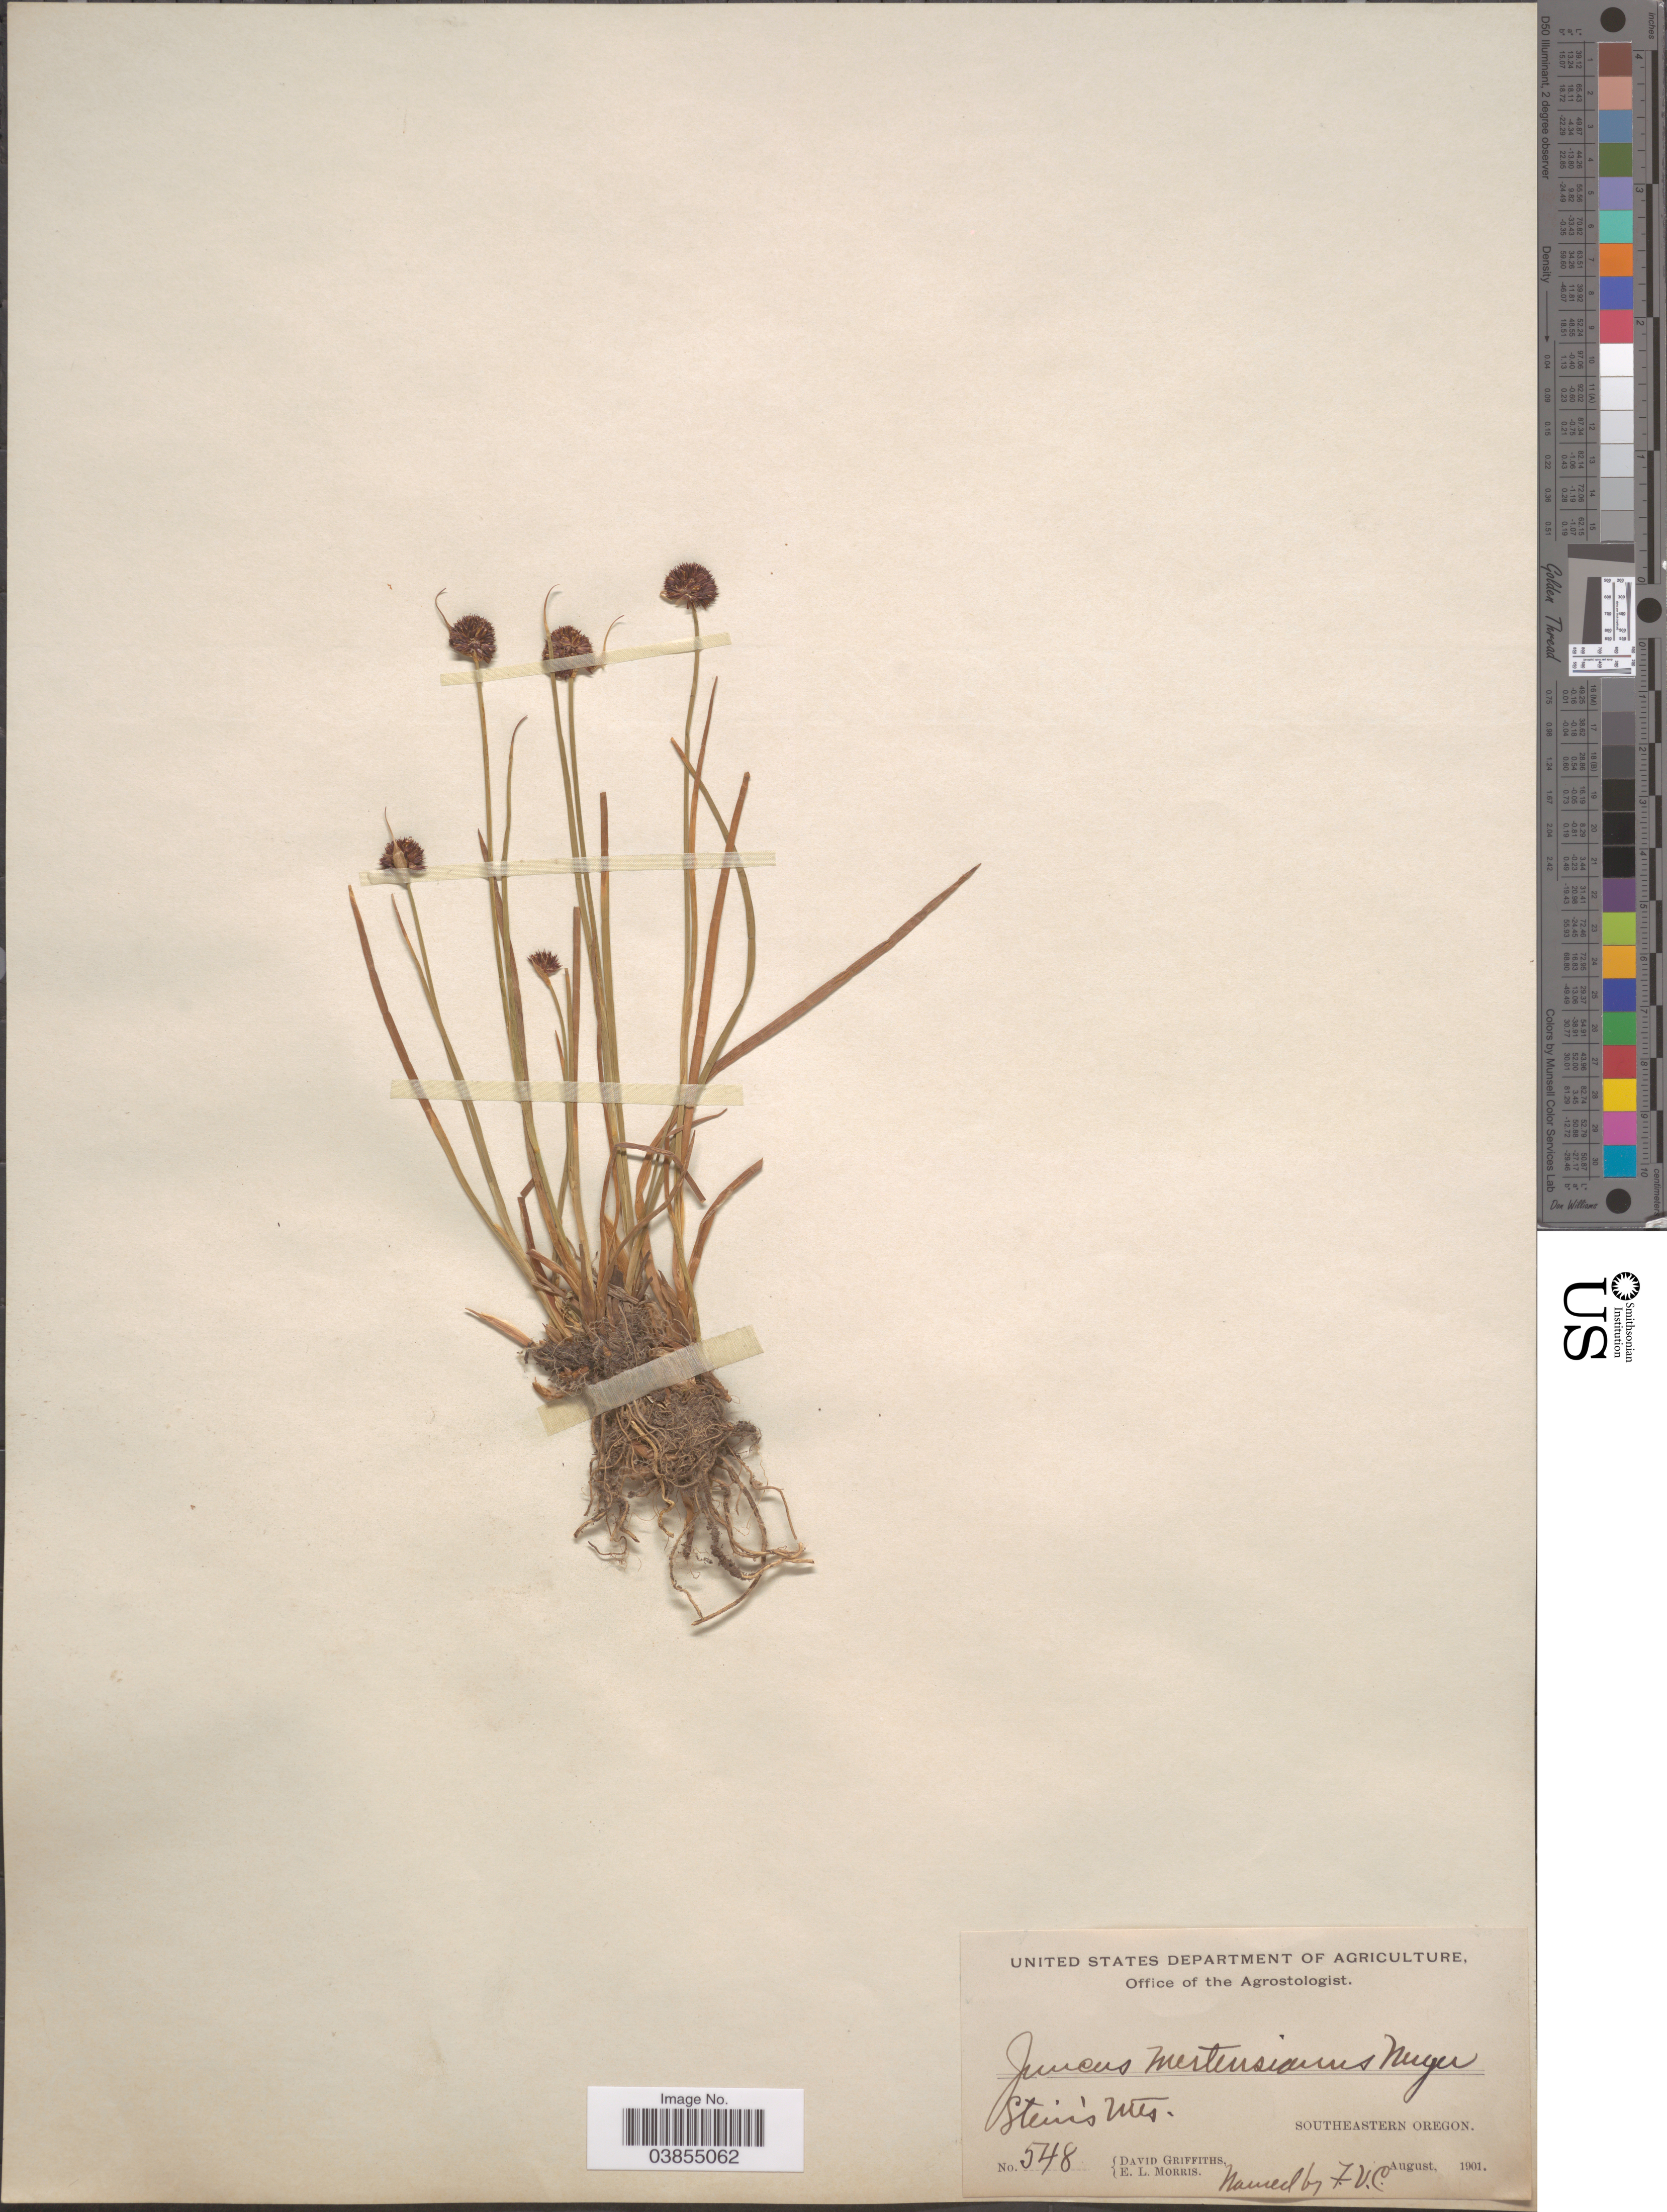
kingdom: Plantae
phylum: Tracheophyta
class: Liliopsida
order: Poales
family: Juncaceae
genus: Juncus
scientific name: Juncus mertensianus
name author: Bong.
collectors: D. Griffiths & E. Morris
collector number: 548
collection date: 1901-08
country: United States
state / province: Oregon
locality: Southeastern Oregon. Stein's Mts.